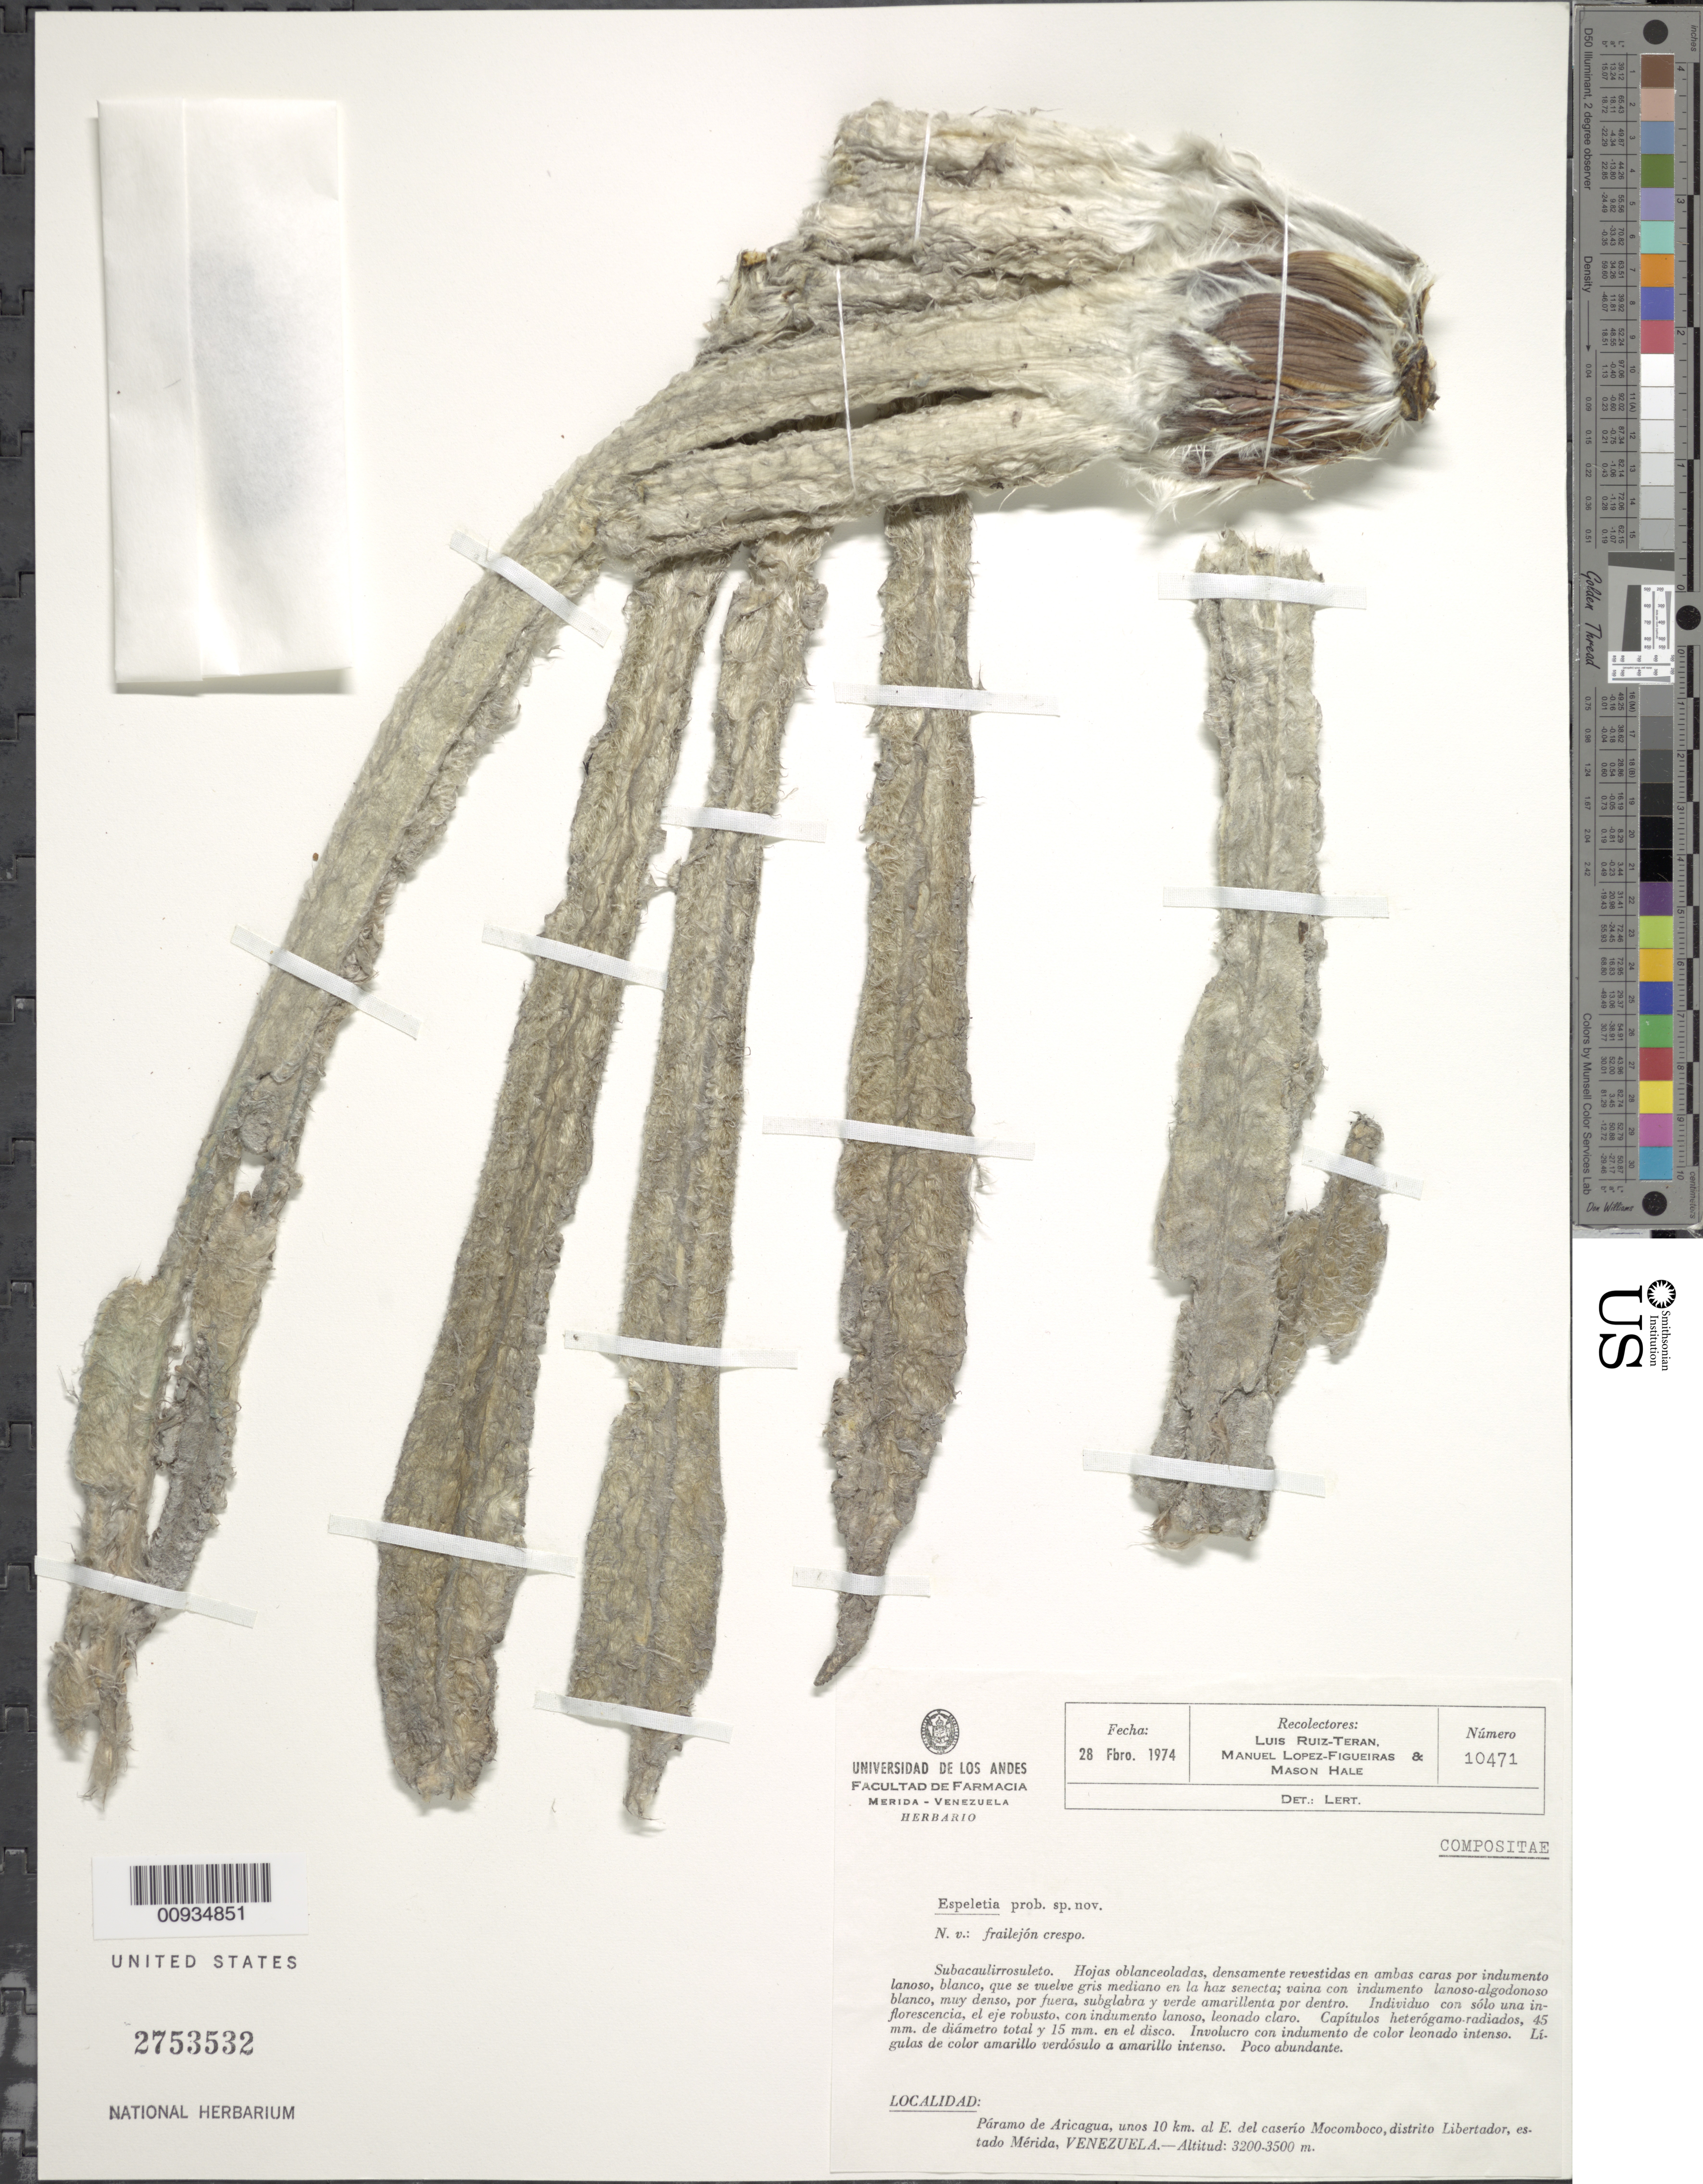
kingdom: Plantae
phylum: Tracheophyta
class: Magnoliopsida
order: Asterales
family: Asteraceae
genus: Espeletiopsis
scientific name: Espeletiopsis pozoensis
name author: (Cuatrec.) Cuatrec.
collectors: L. Teran, M. López Figueiras & M. Hale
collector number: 10471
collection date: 1974-02-28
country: Venezuela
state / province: Mérida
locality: Paramo de Aricagua, unos 10 km al E del caserio Mocomboco, Distrito Libertador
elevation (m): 3200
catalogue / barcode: US 2753532